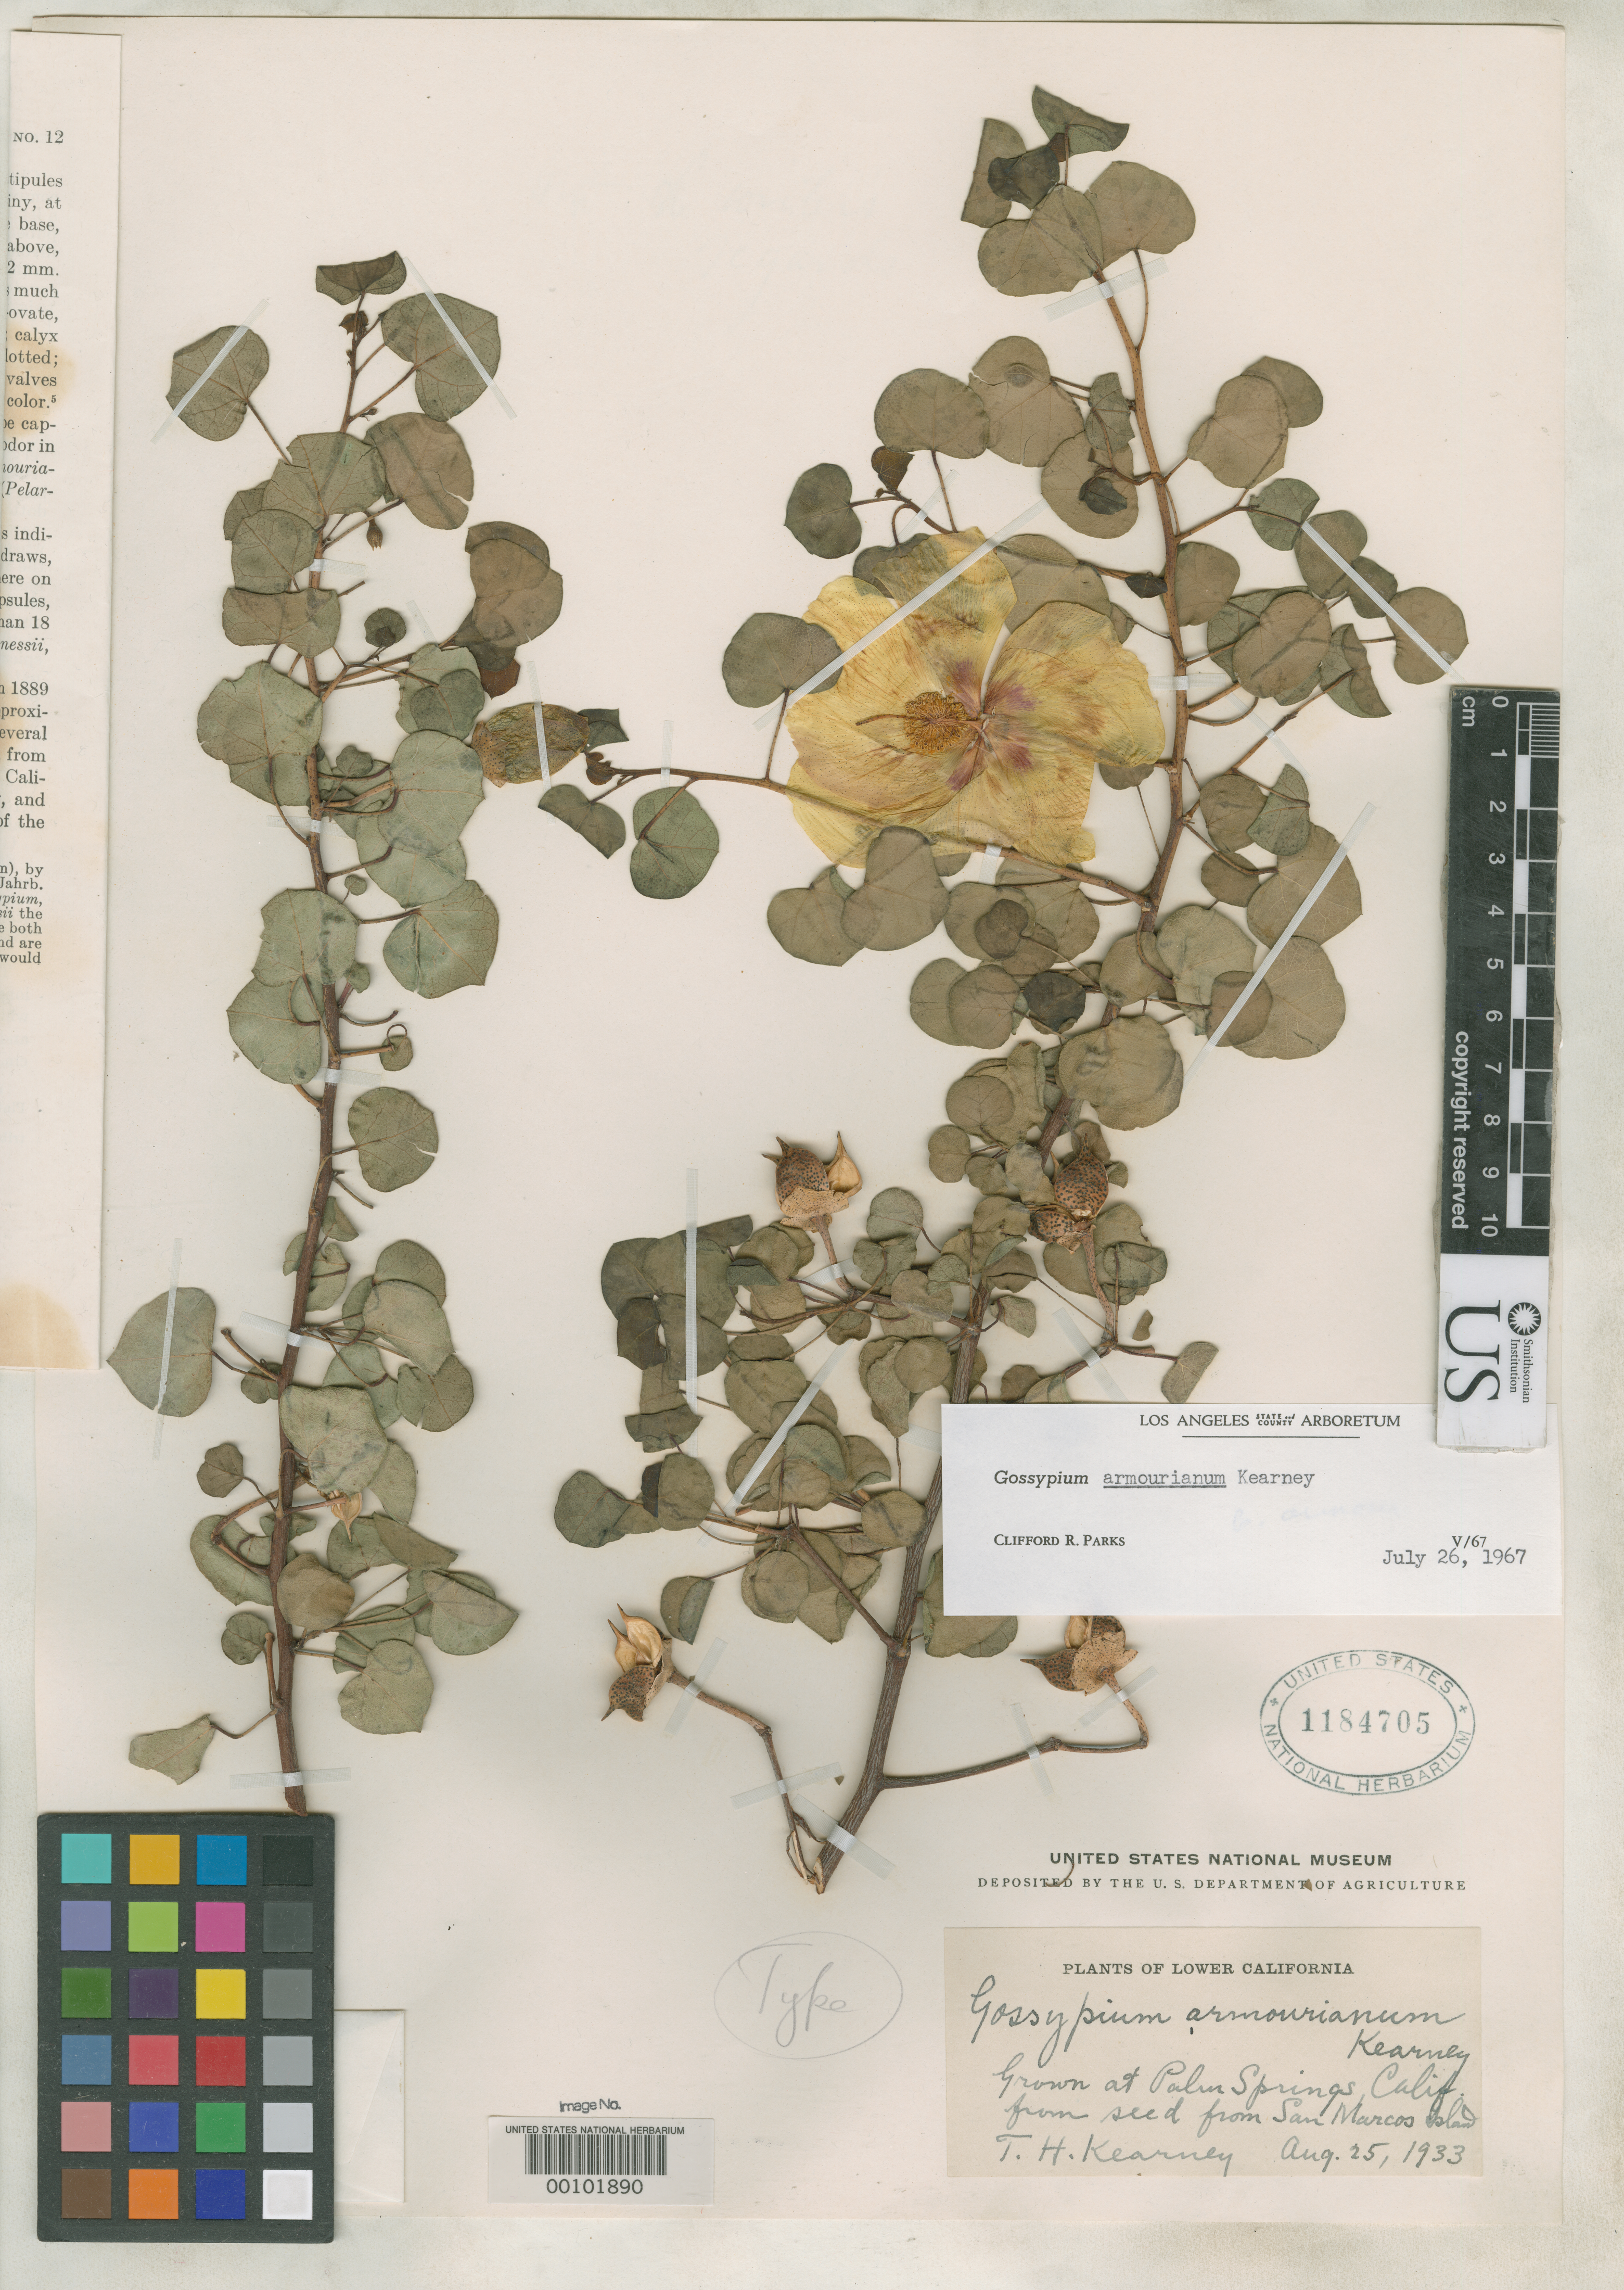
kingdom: Plantae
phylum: Tracheophyta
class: Magnoliopsida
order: Malvales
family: Malvaceae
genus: Gossypium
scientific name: Gossypium armourianum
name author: Kearney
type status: Holotype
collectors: T. H. Kearney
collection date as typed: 25 Aug 1933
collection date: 1933-08-25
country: Mexico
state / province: Baja California Norte / Baja California Sur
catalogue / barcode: US 1184705